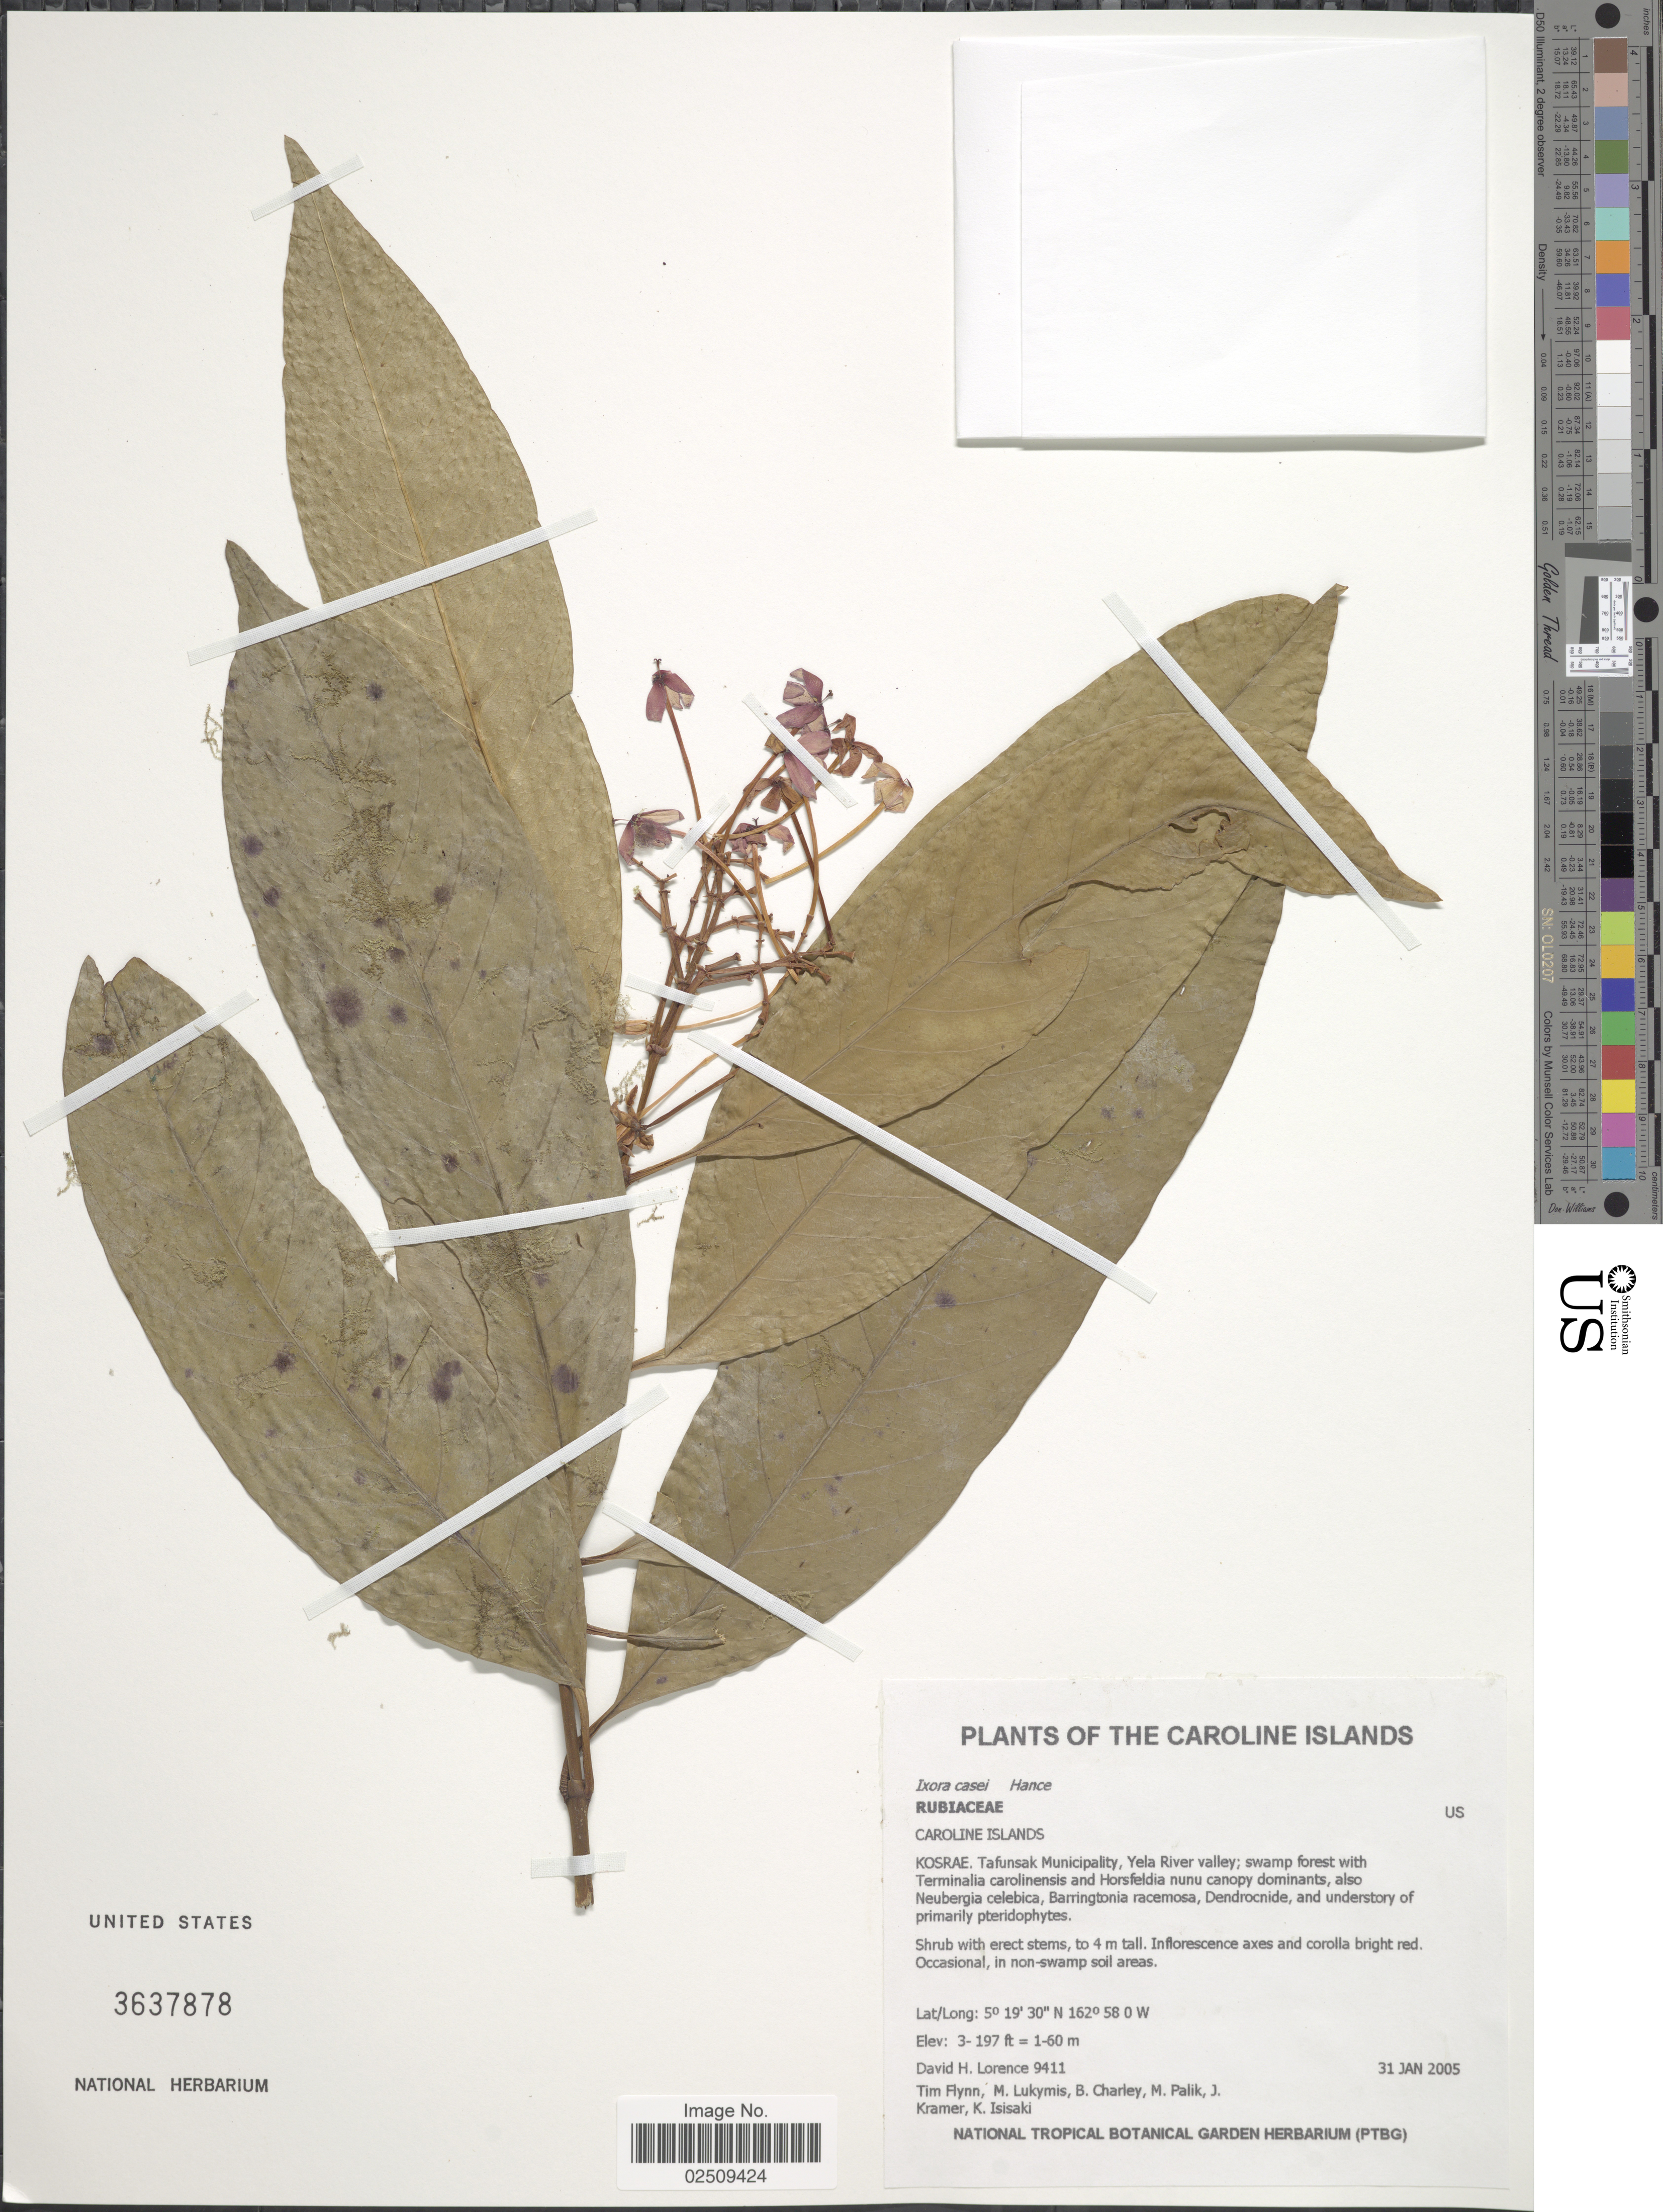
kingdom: Plantae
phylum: Tracheophyta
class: Magnoliopsida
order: Gentianales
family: Rubiaceae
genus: Ixora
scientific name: Ixora casei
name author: Hance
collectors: D. Lorence, T. W. Flynn, M. Lukymis, B. Charley & et al.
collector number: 9411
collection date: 2005-01-31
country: Micronesia, Federated States of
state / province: Kosrae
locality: The Caroline Islands, Tafunsak Municipality, Yela River valley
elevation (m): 3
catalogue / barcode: US 3637878